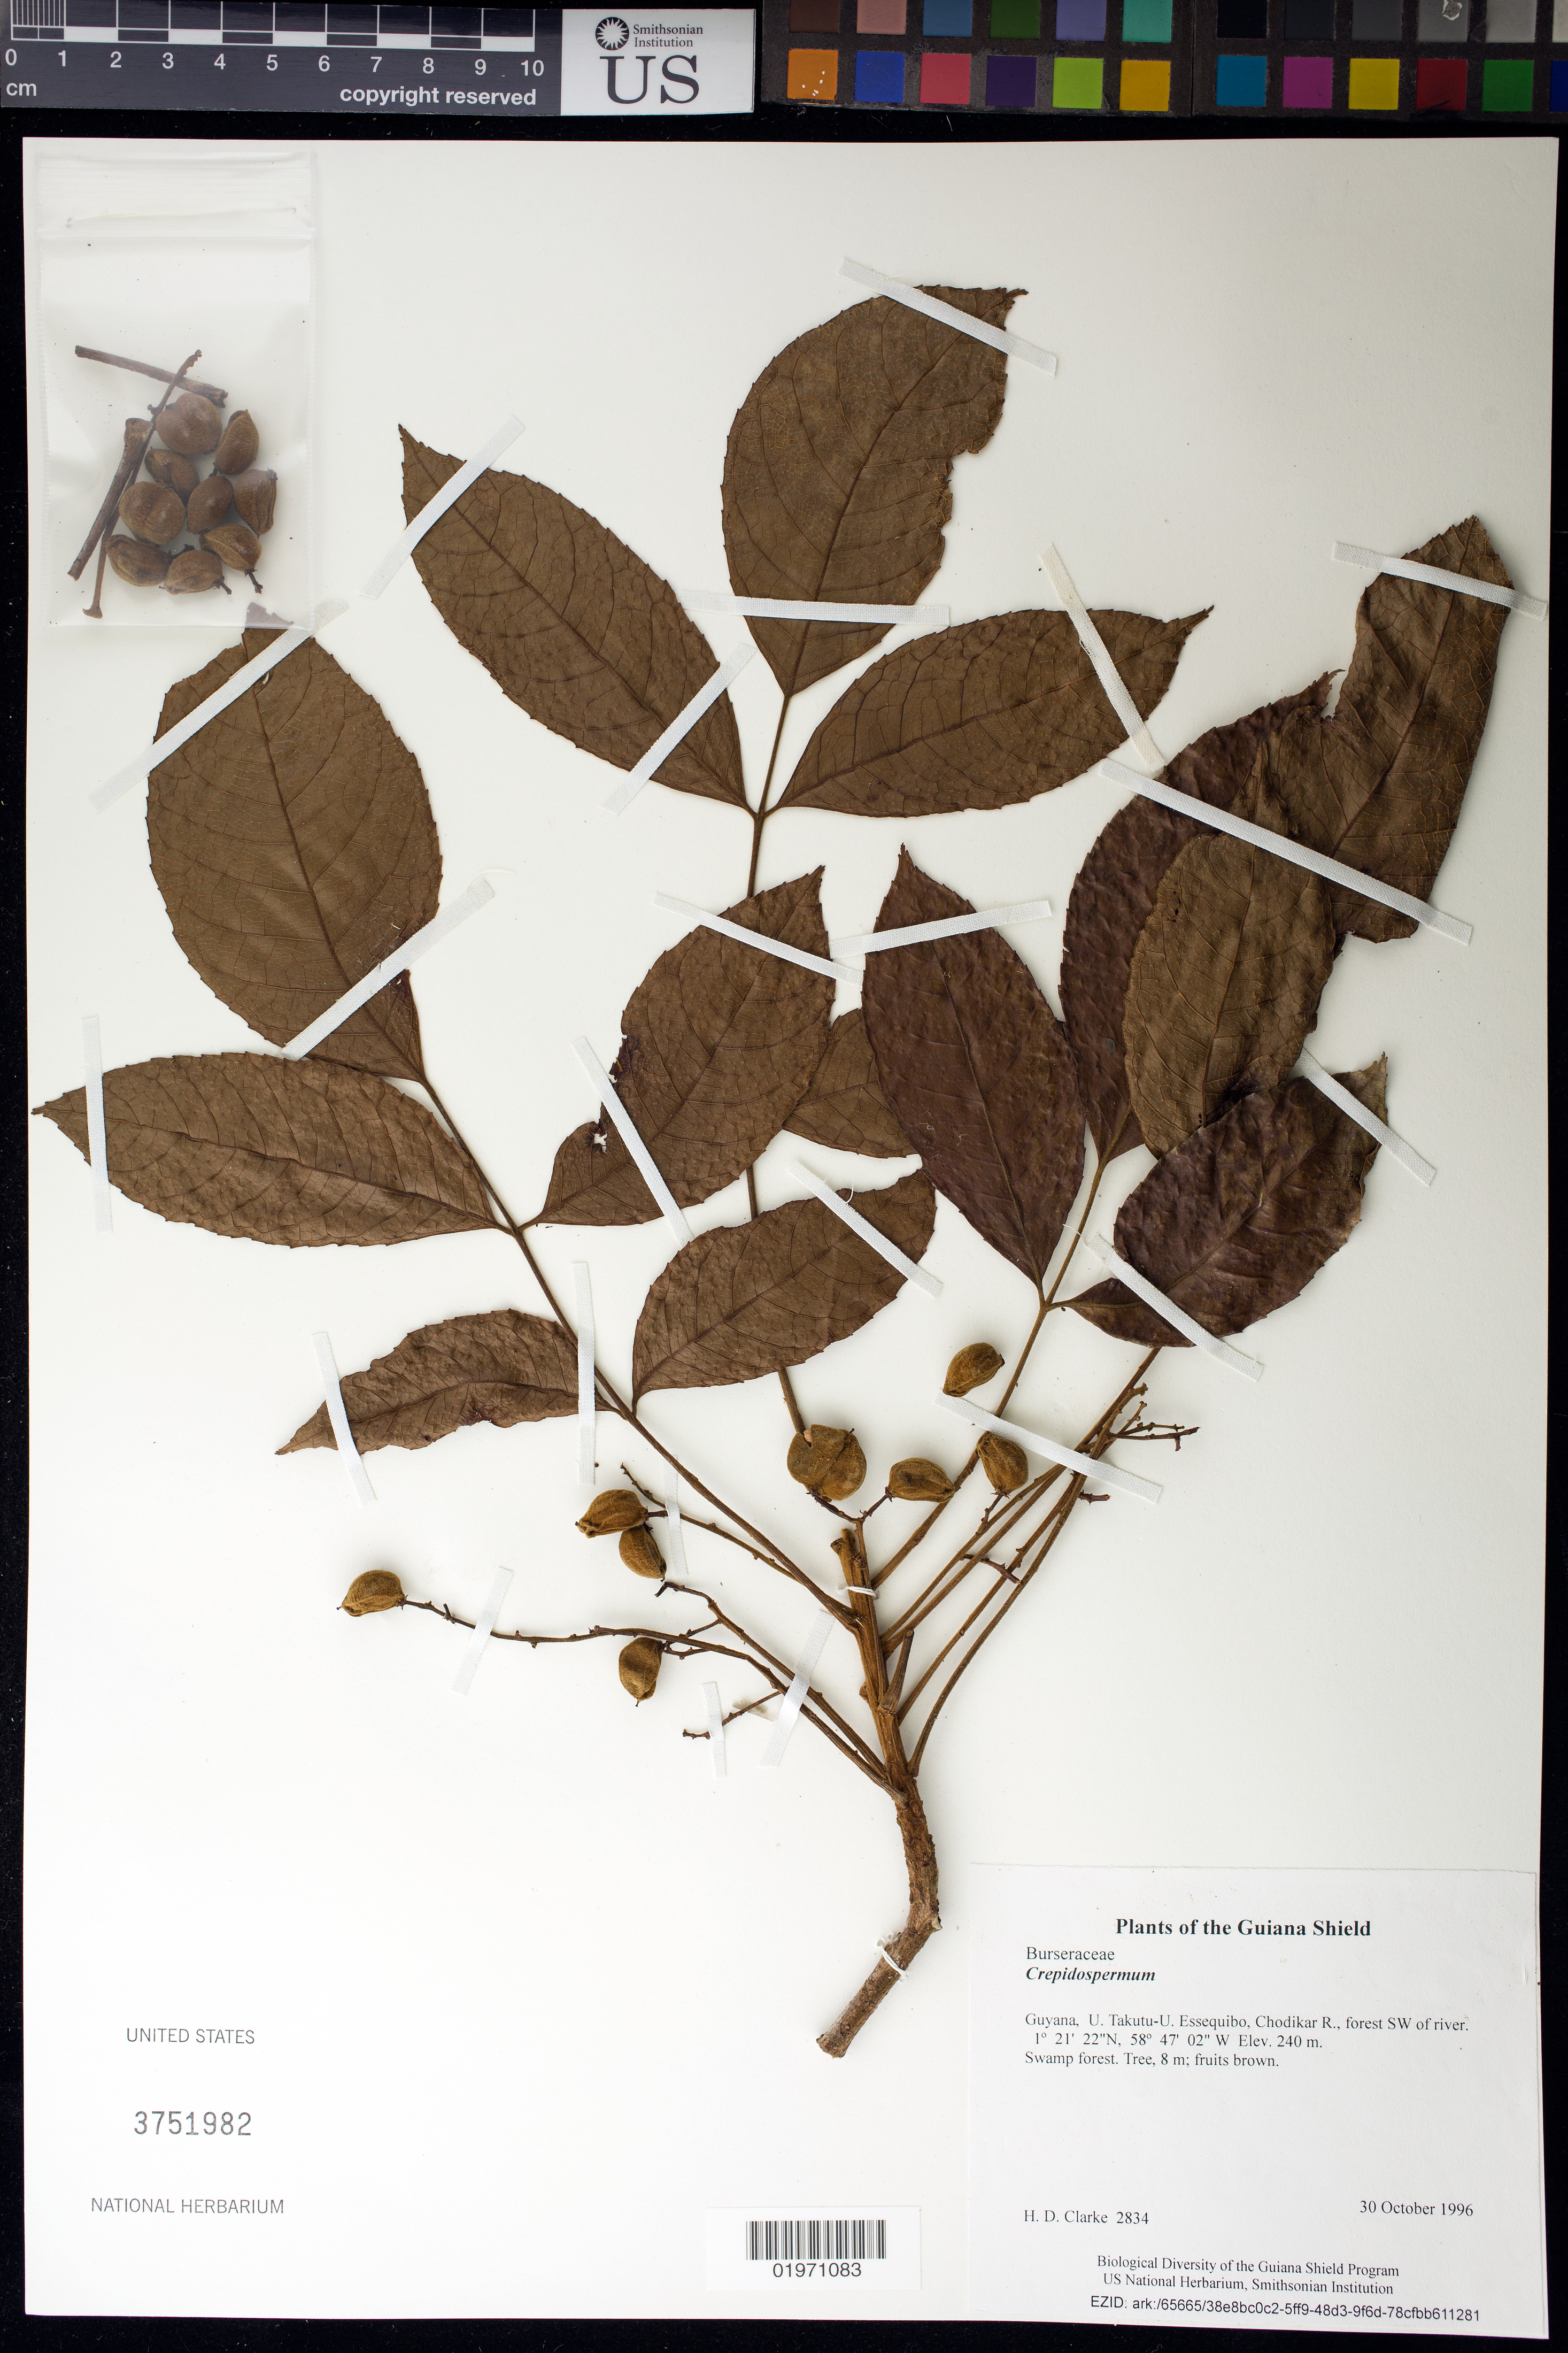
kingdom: Plantae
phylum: Tracheophyta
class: Magnoliopsida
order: Sapindales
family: Burseraceae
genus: Protium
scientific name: Protium sp.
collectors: H. D. Clarke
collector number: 2834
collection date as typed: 30 October 1996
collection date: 1996-10-30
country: Guyana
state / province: U. Takutu-U. Essequibo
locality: Chodikar R., forest SW of river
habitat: Swamp forest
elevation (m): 240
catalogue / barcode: US 3751982